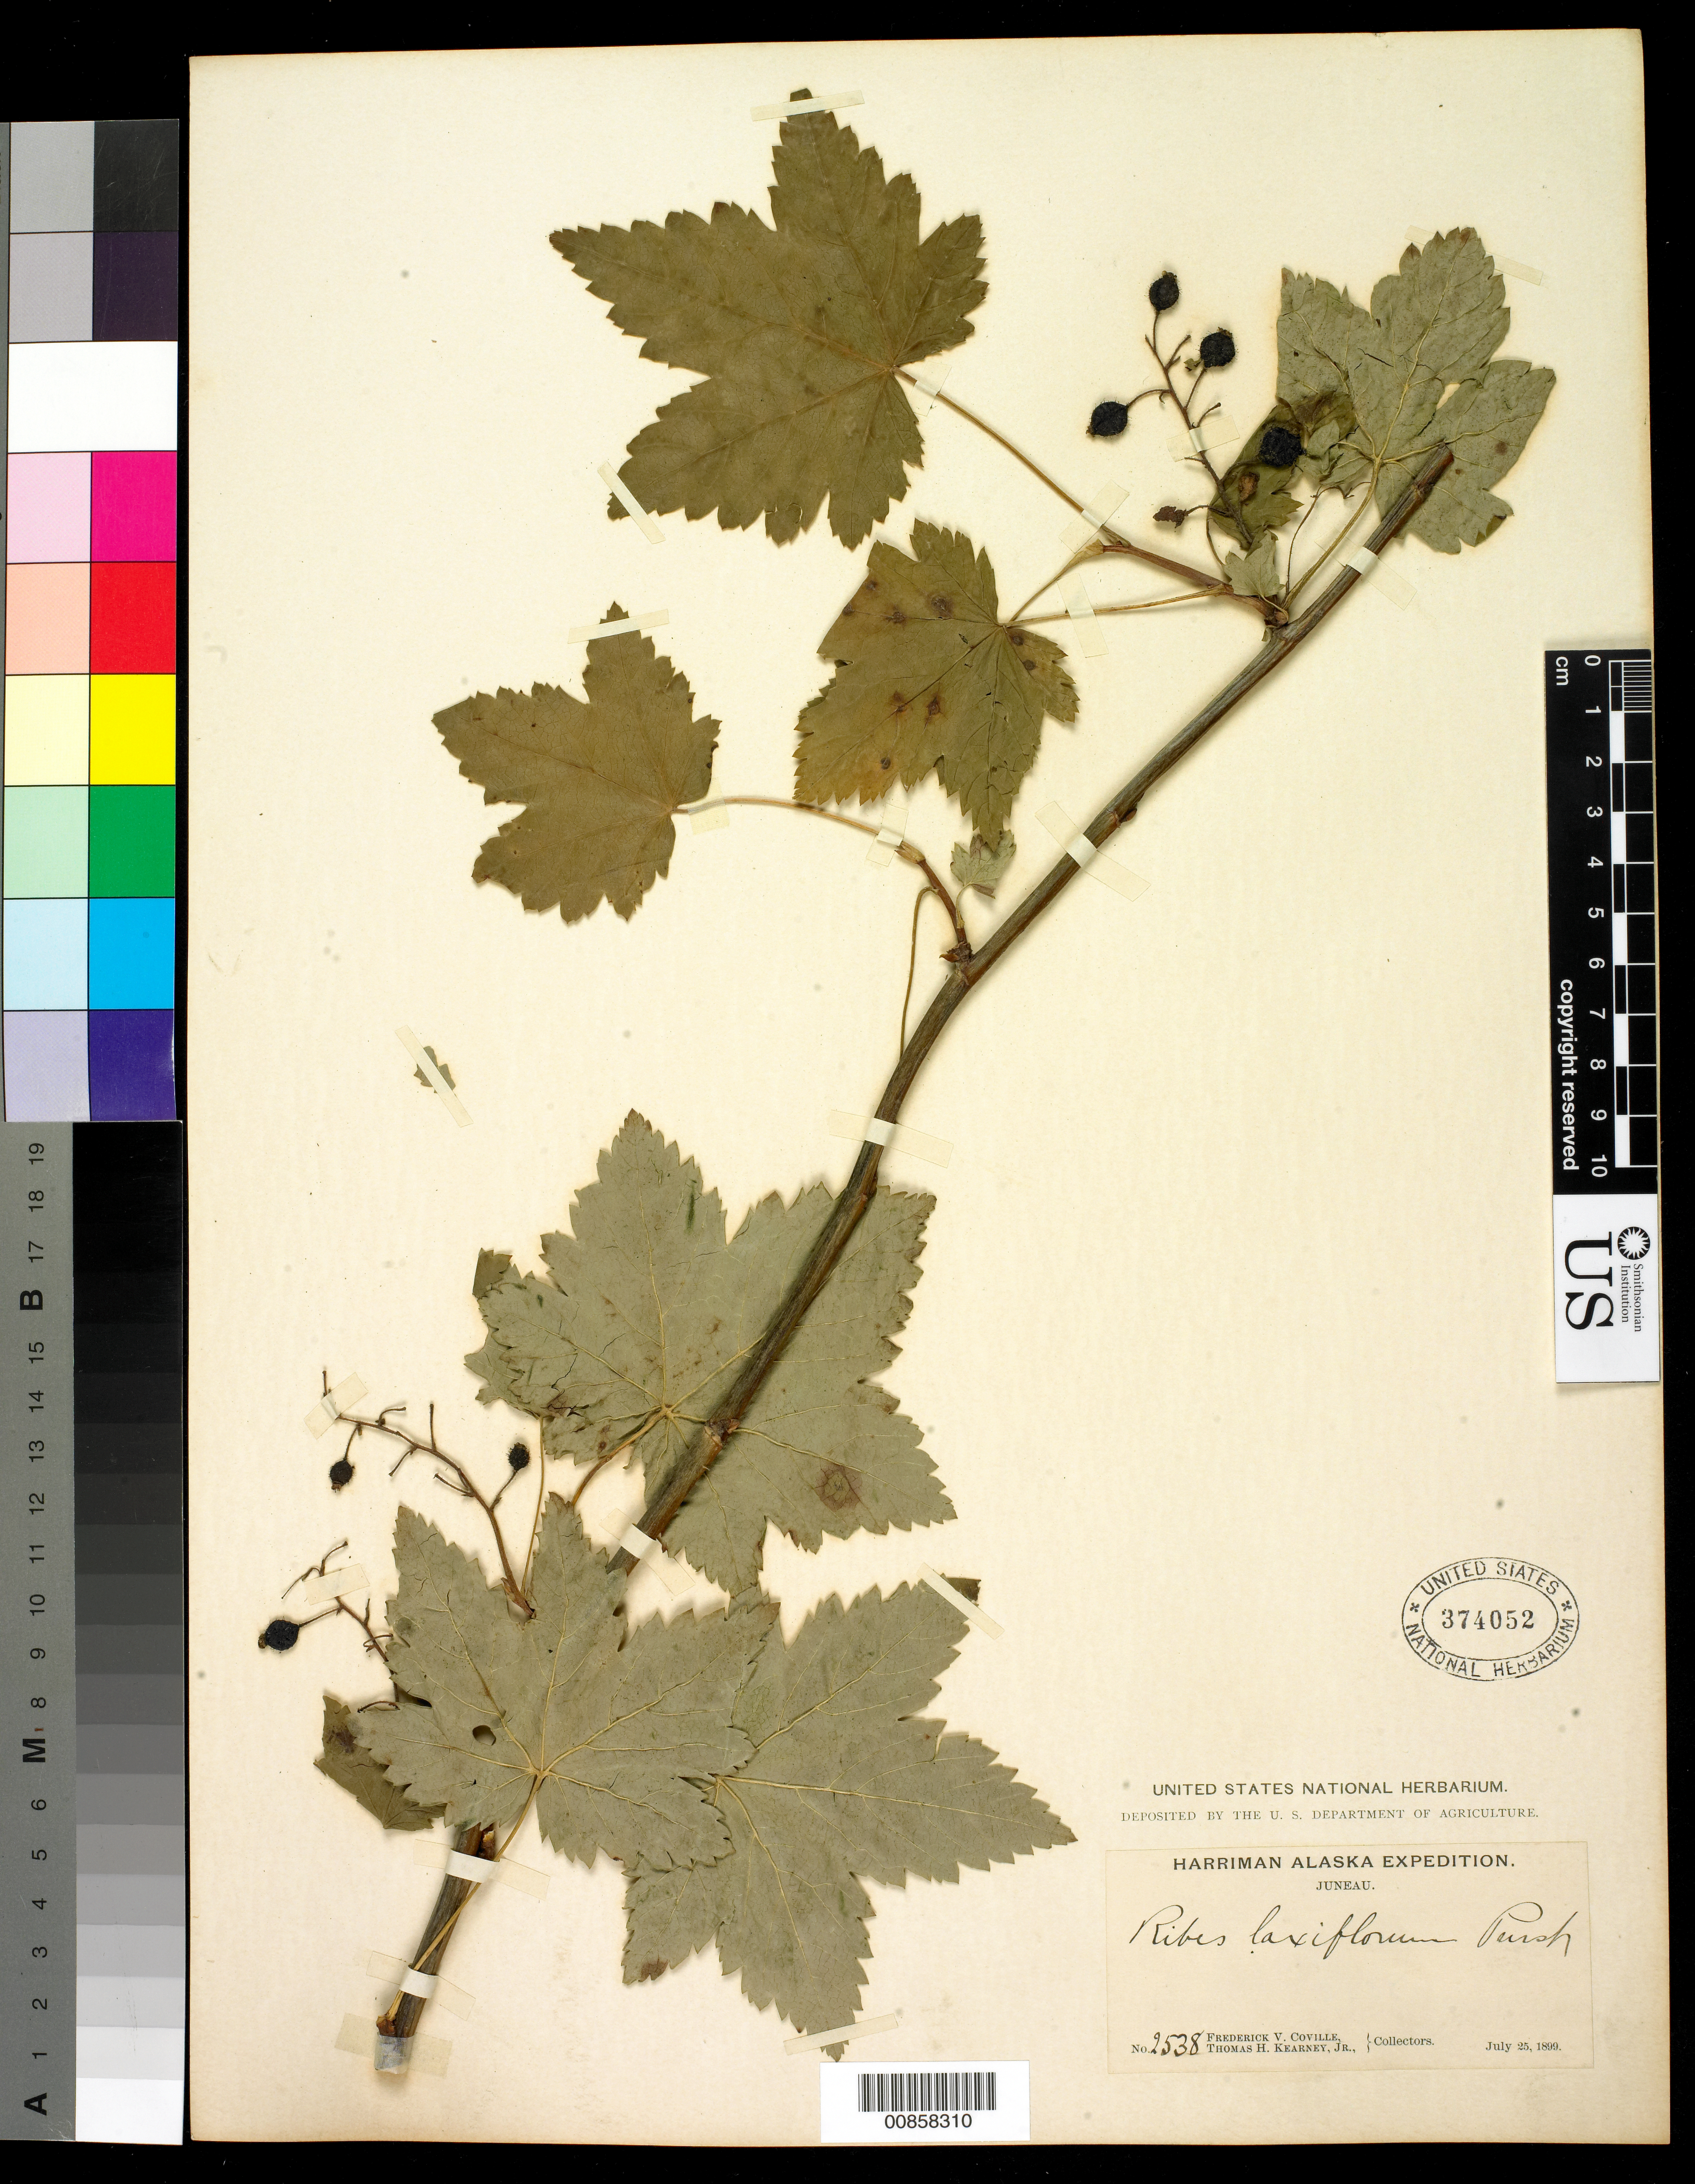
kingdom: Plantae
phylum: Tracheophyta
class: Magnoliopsida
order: Saxifragales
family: Grossulariaceae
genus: Ribes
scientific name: Ribes laxiflorum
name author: Pursh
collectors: F. V. Coville & T. H. Kearney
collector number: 2538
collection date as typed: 25 Jul 1899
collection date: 1899-07-25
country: United States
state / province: Alaska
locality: Juneau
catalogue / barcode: US 374052